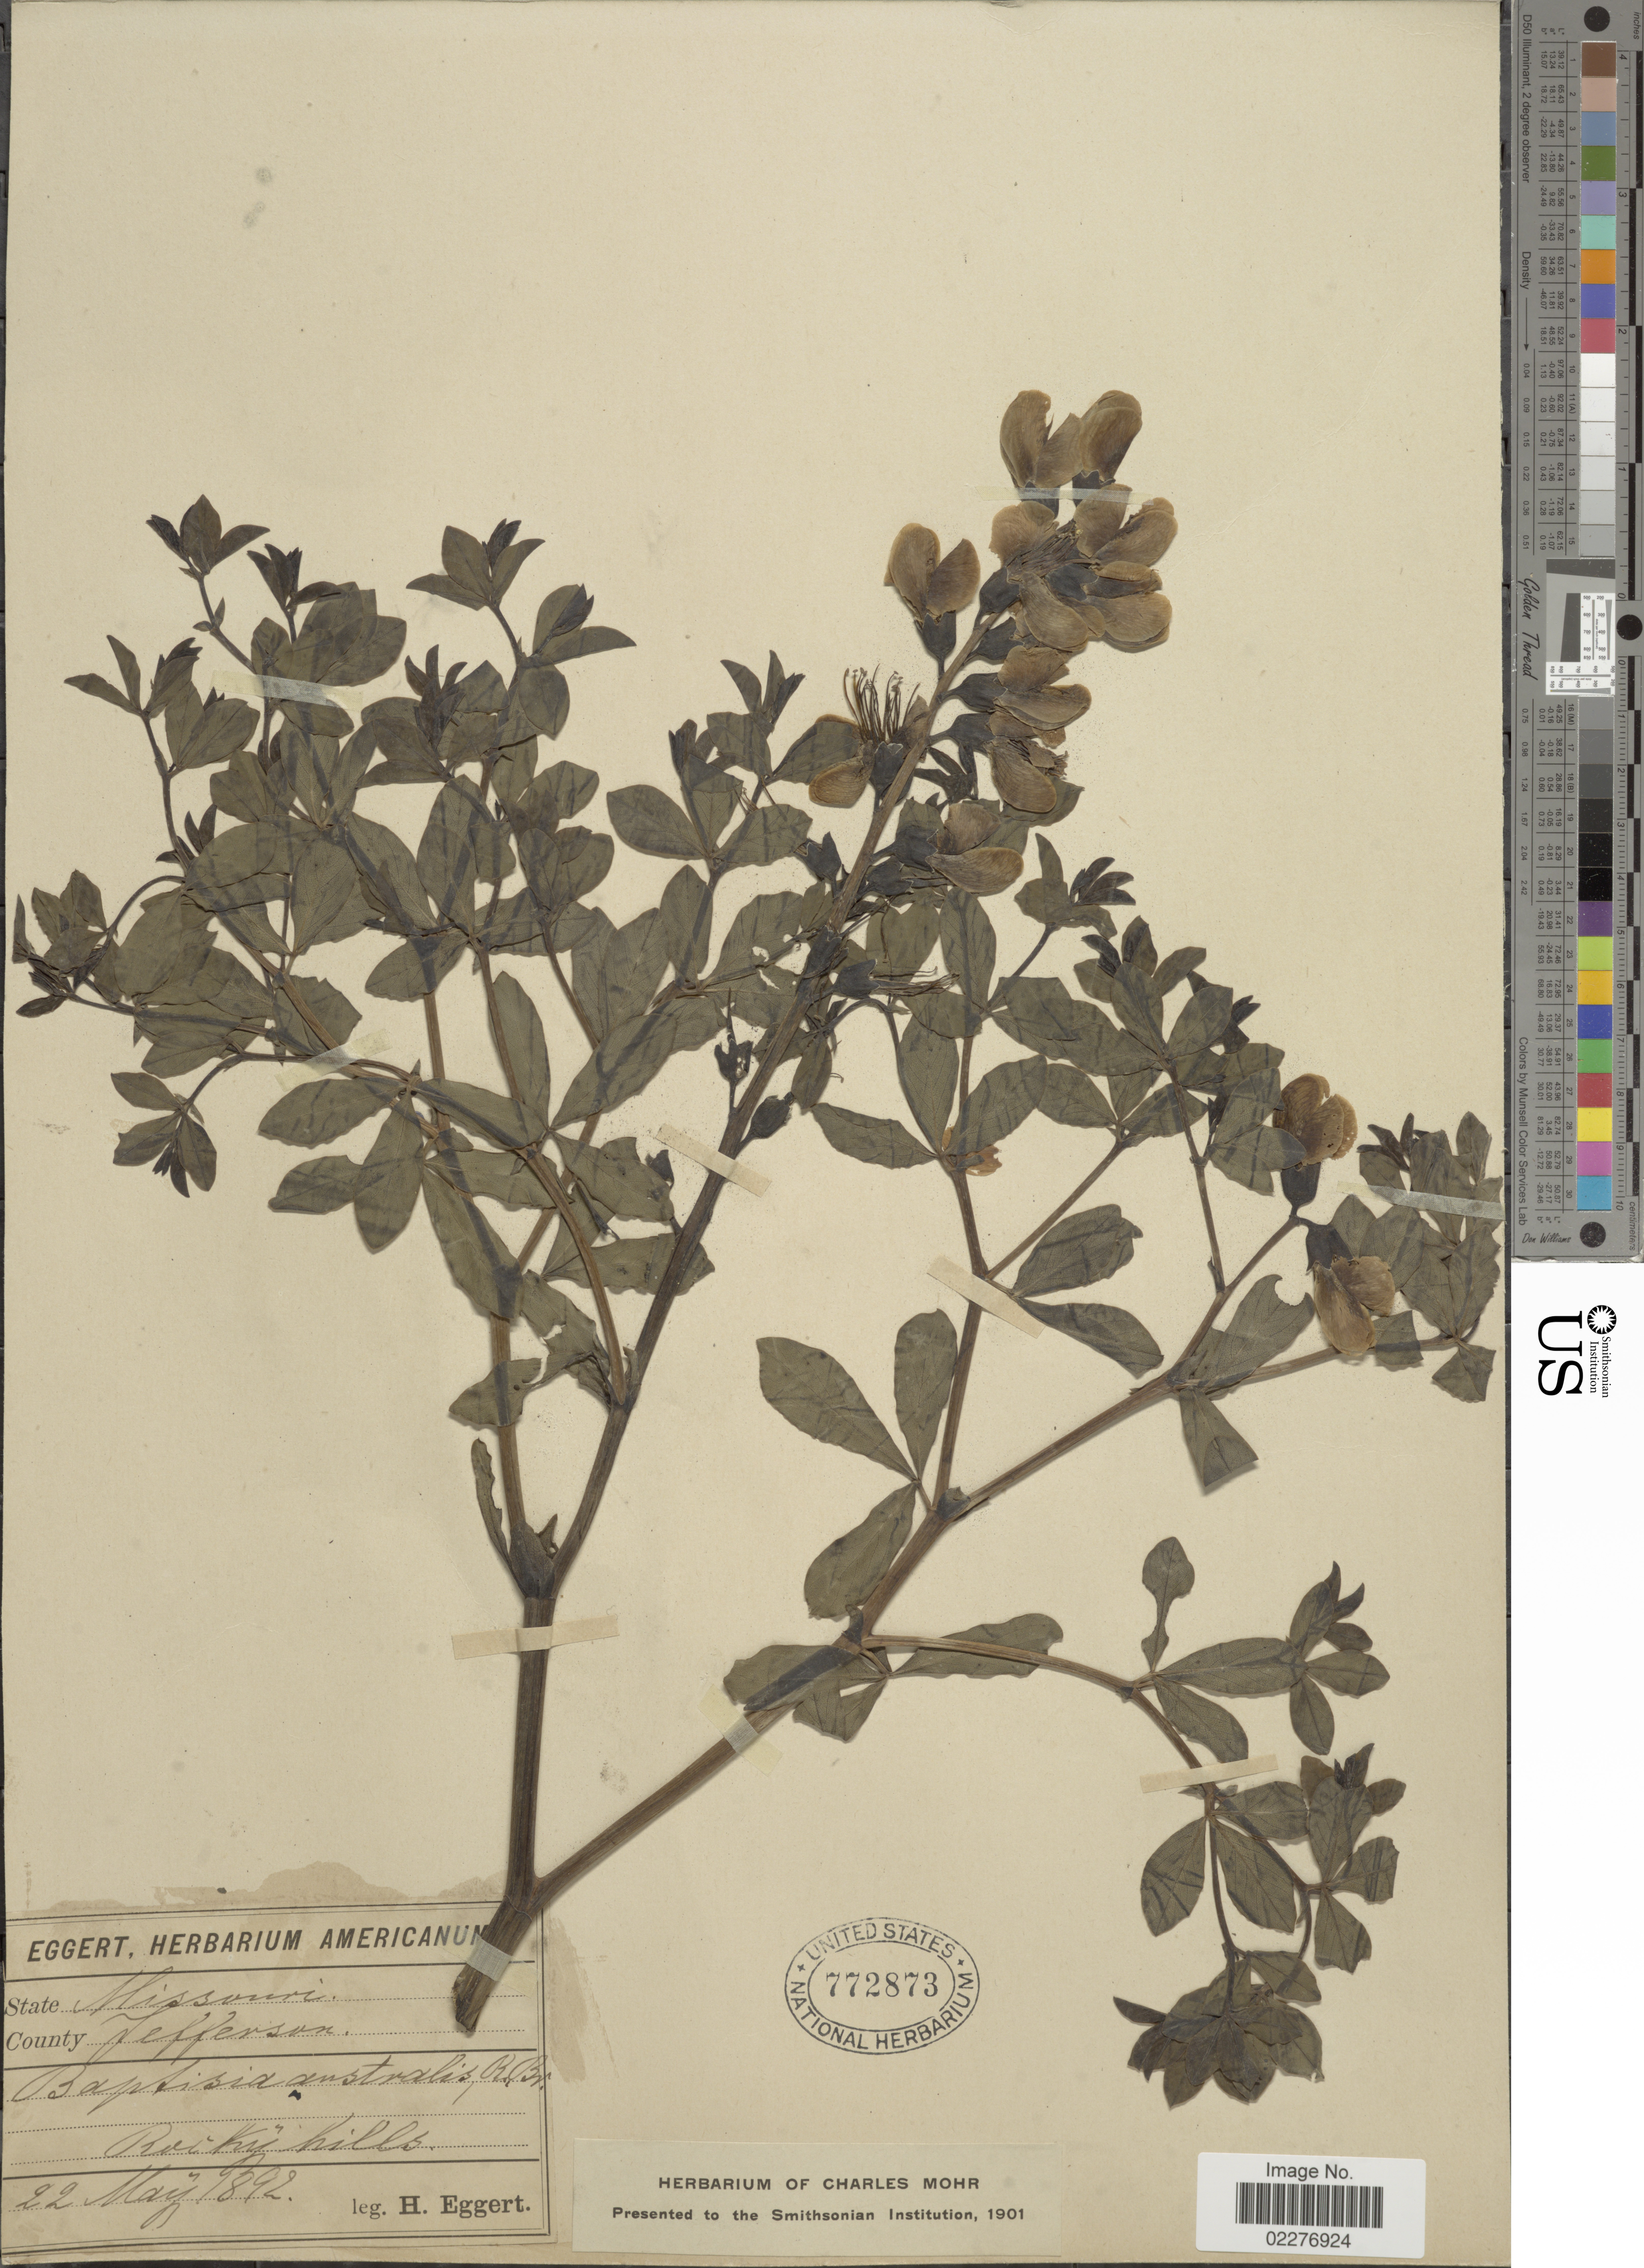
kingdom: Plantae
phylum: Tracheophyta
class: Magnoliopsida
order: Fabales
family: Fabaceae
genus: Baptisia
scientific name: Baptisia minor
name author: Lehm.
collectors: H. Eggert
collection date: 1892-05-22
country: United States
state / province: Missouri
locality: Jefferson, Rocky hills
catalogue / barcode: US 772873